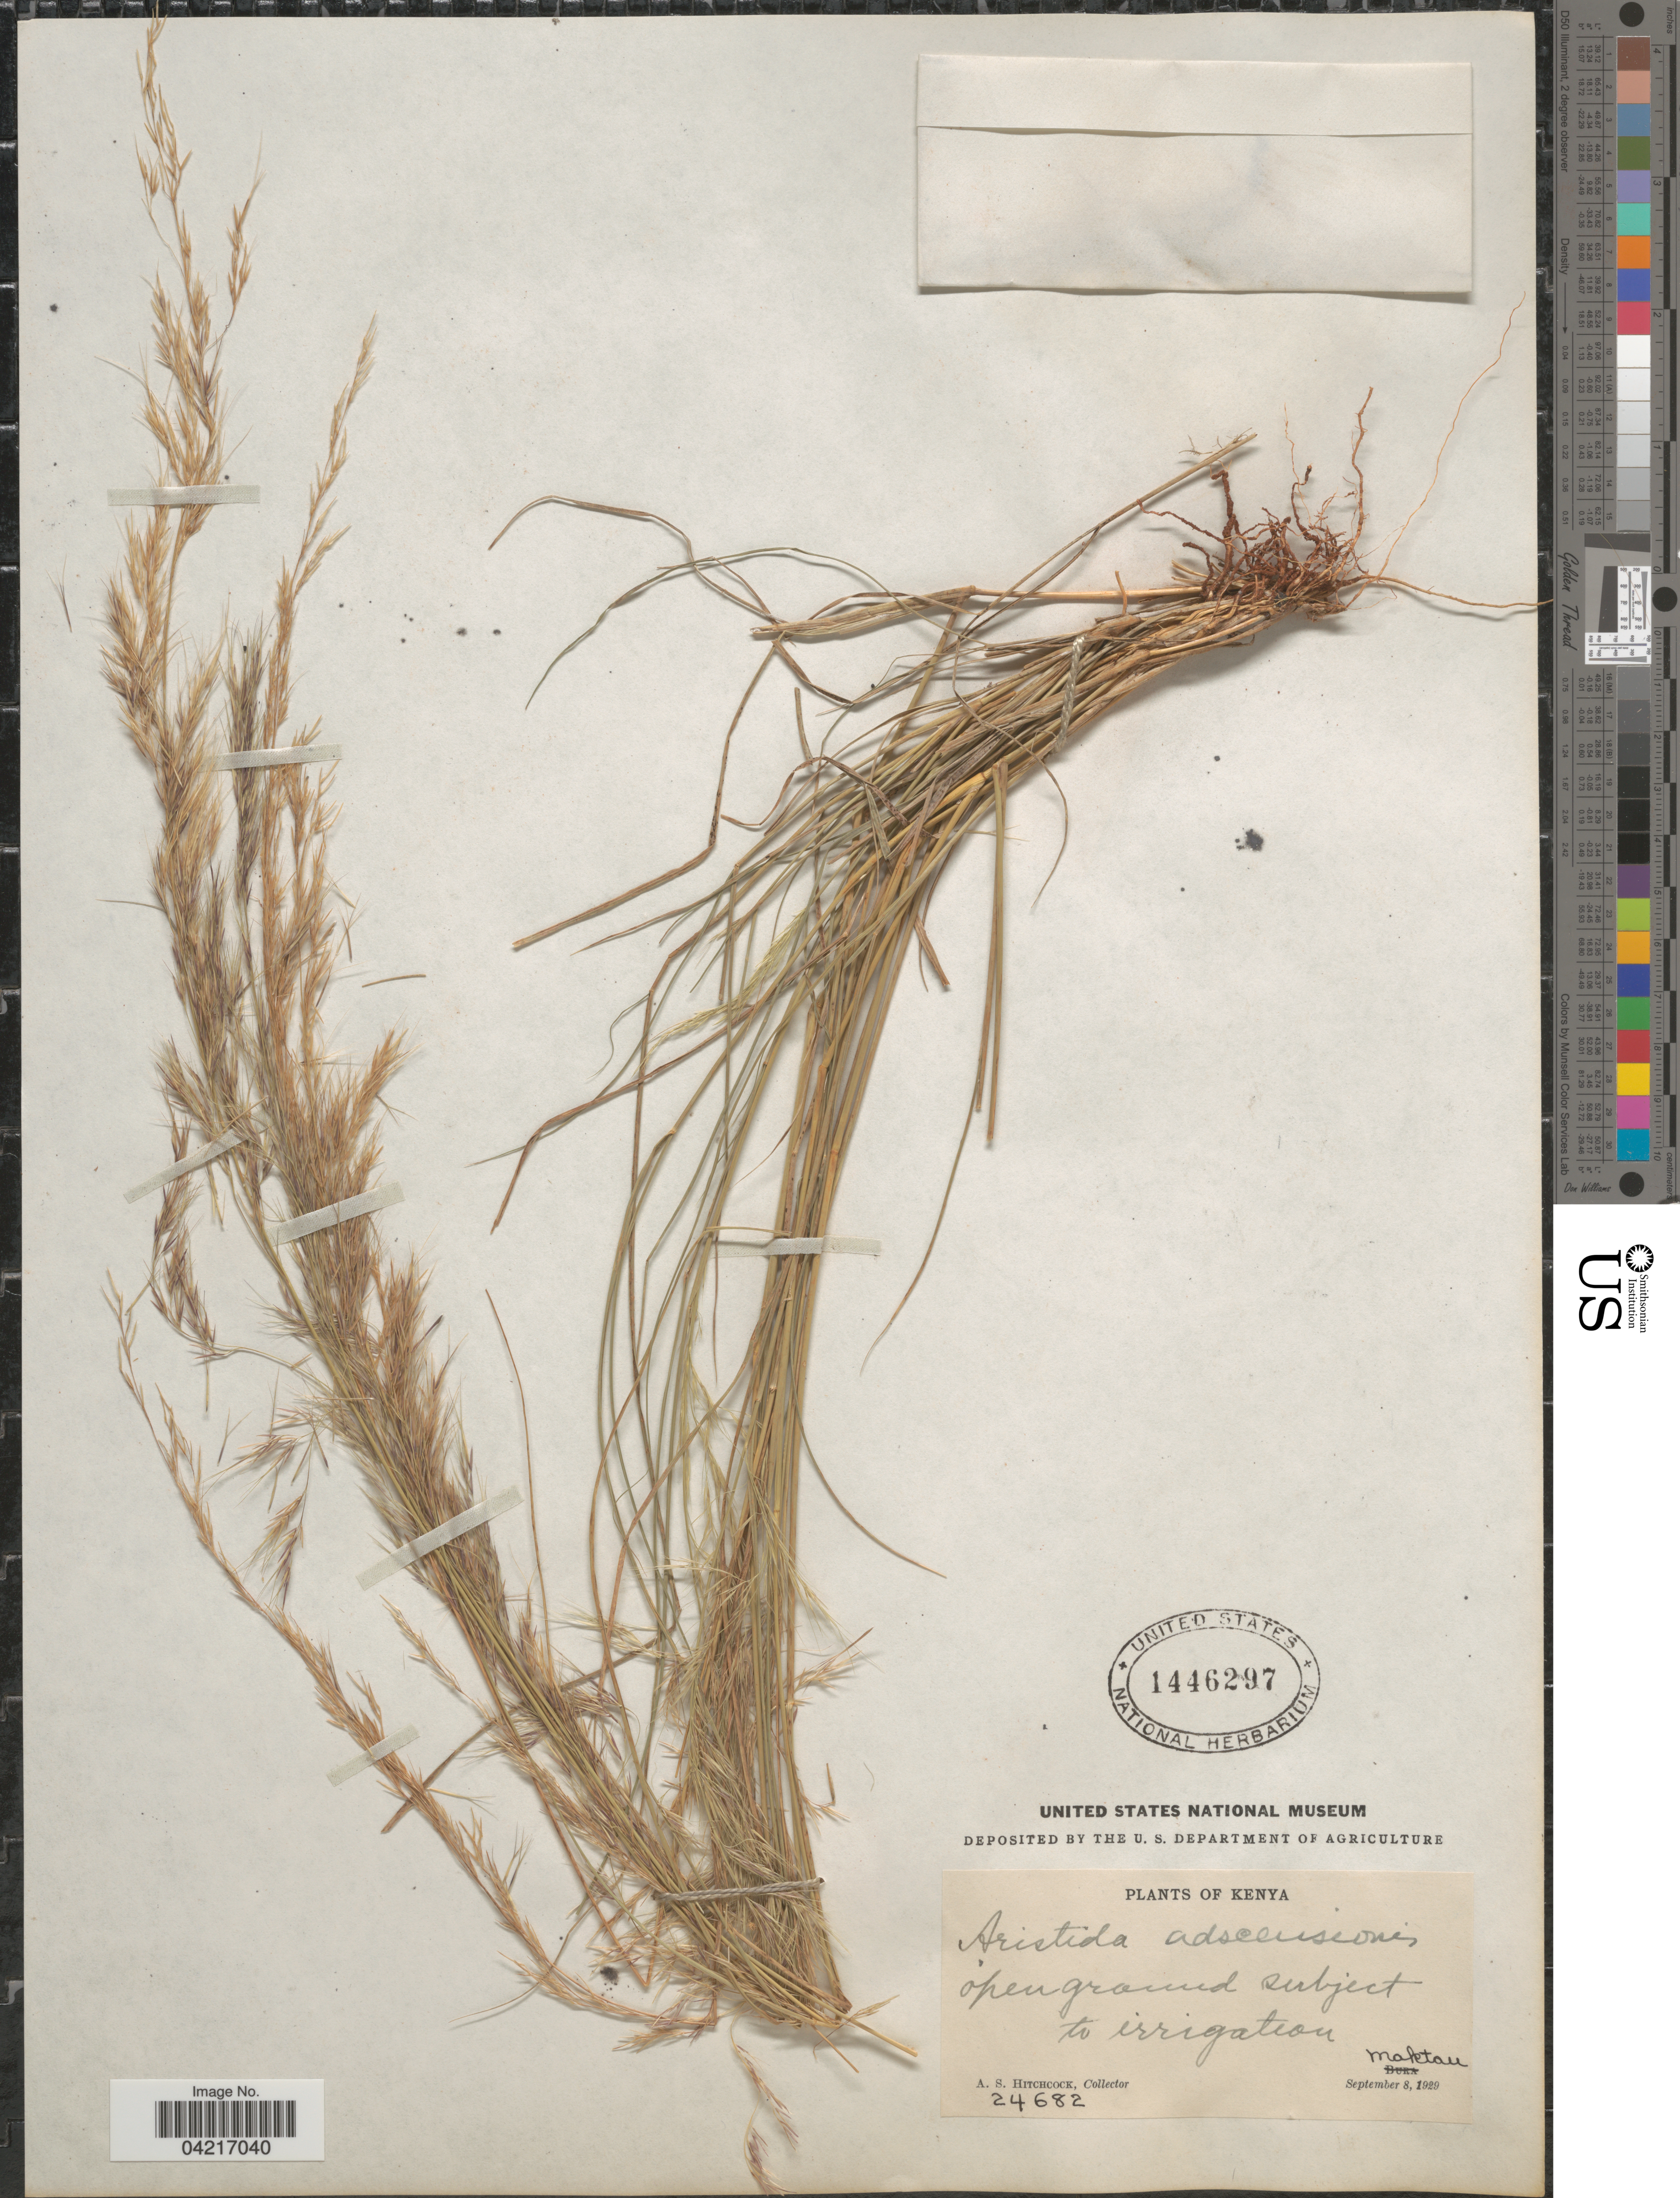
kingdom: Plantae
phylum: Tracheophyta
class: Liliopsida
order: Poales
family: Poaceae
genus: Aristida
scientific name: Aristida adscensionis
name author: L.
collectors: A. S. Hitchcock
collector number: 24692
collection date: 1929-09-08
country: Kenya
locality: Open ground subject to irrigation. Maktau.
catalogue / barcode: US 1446297